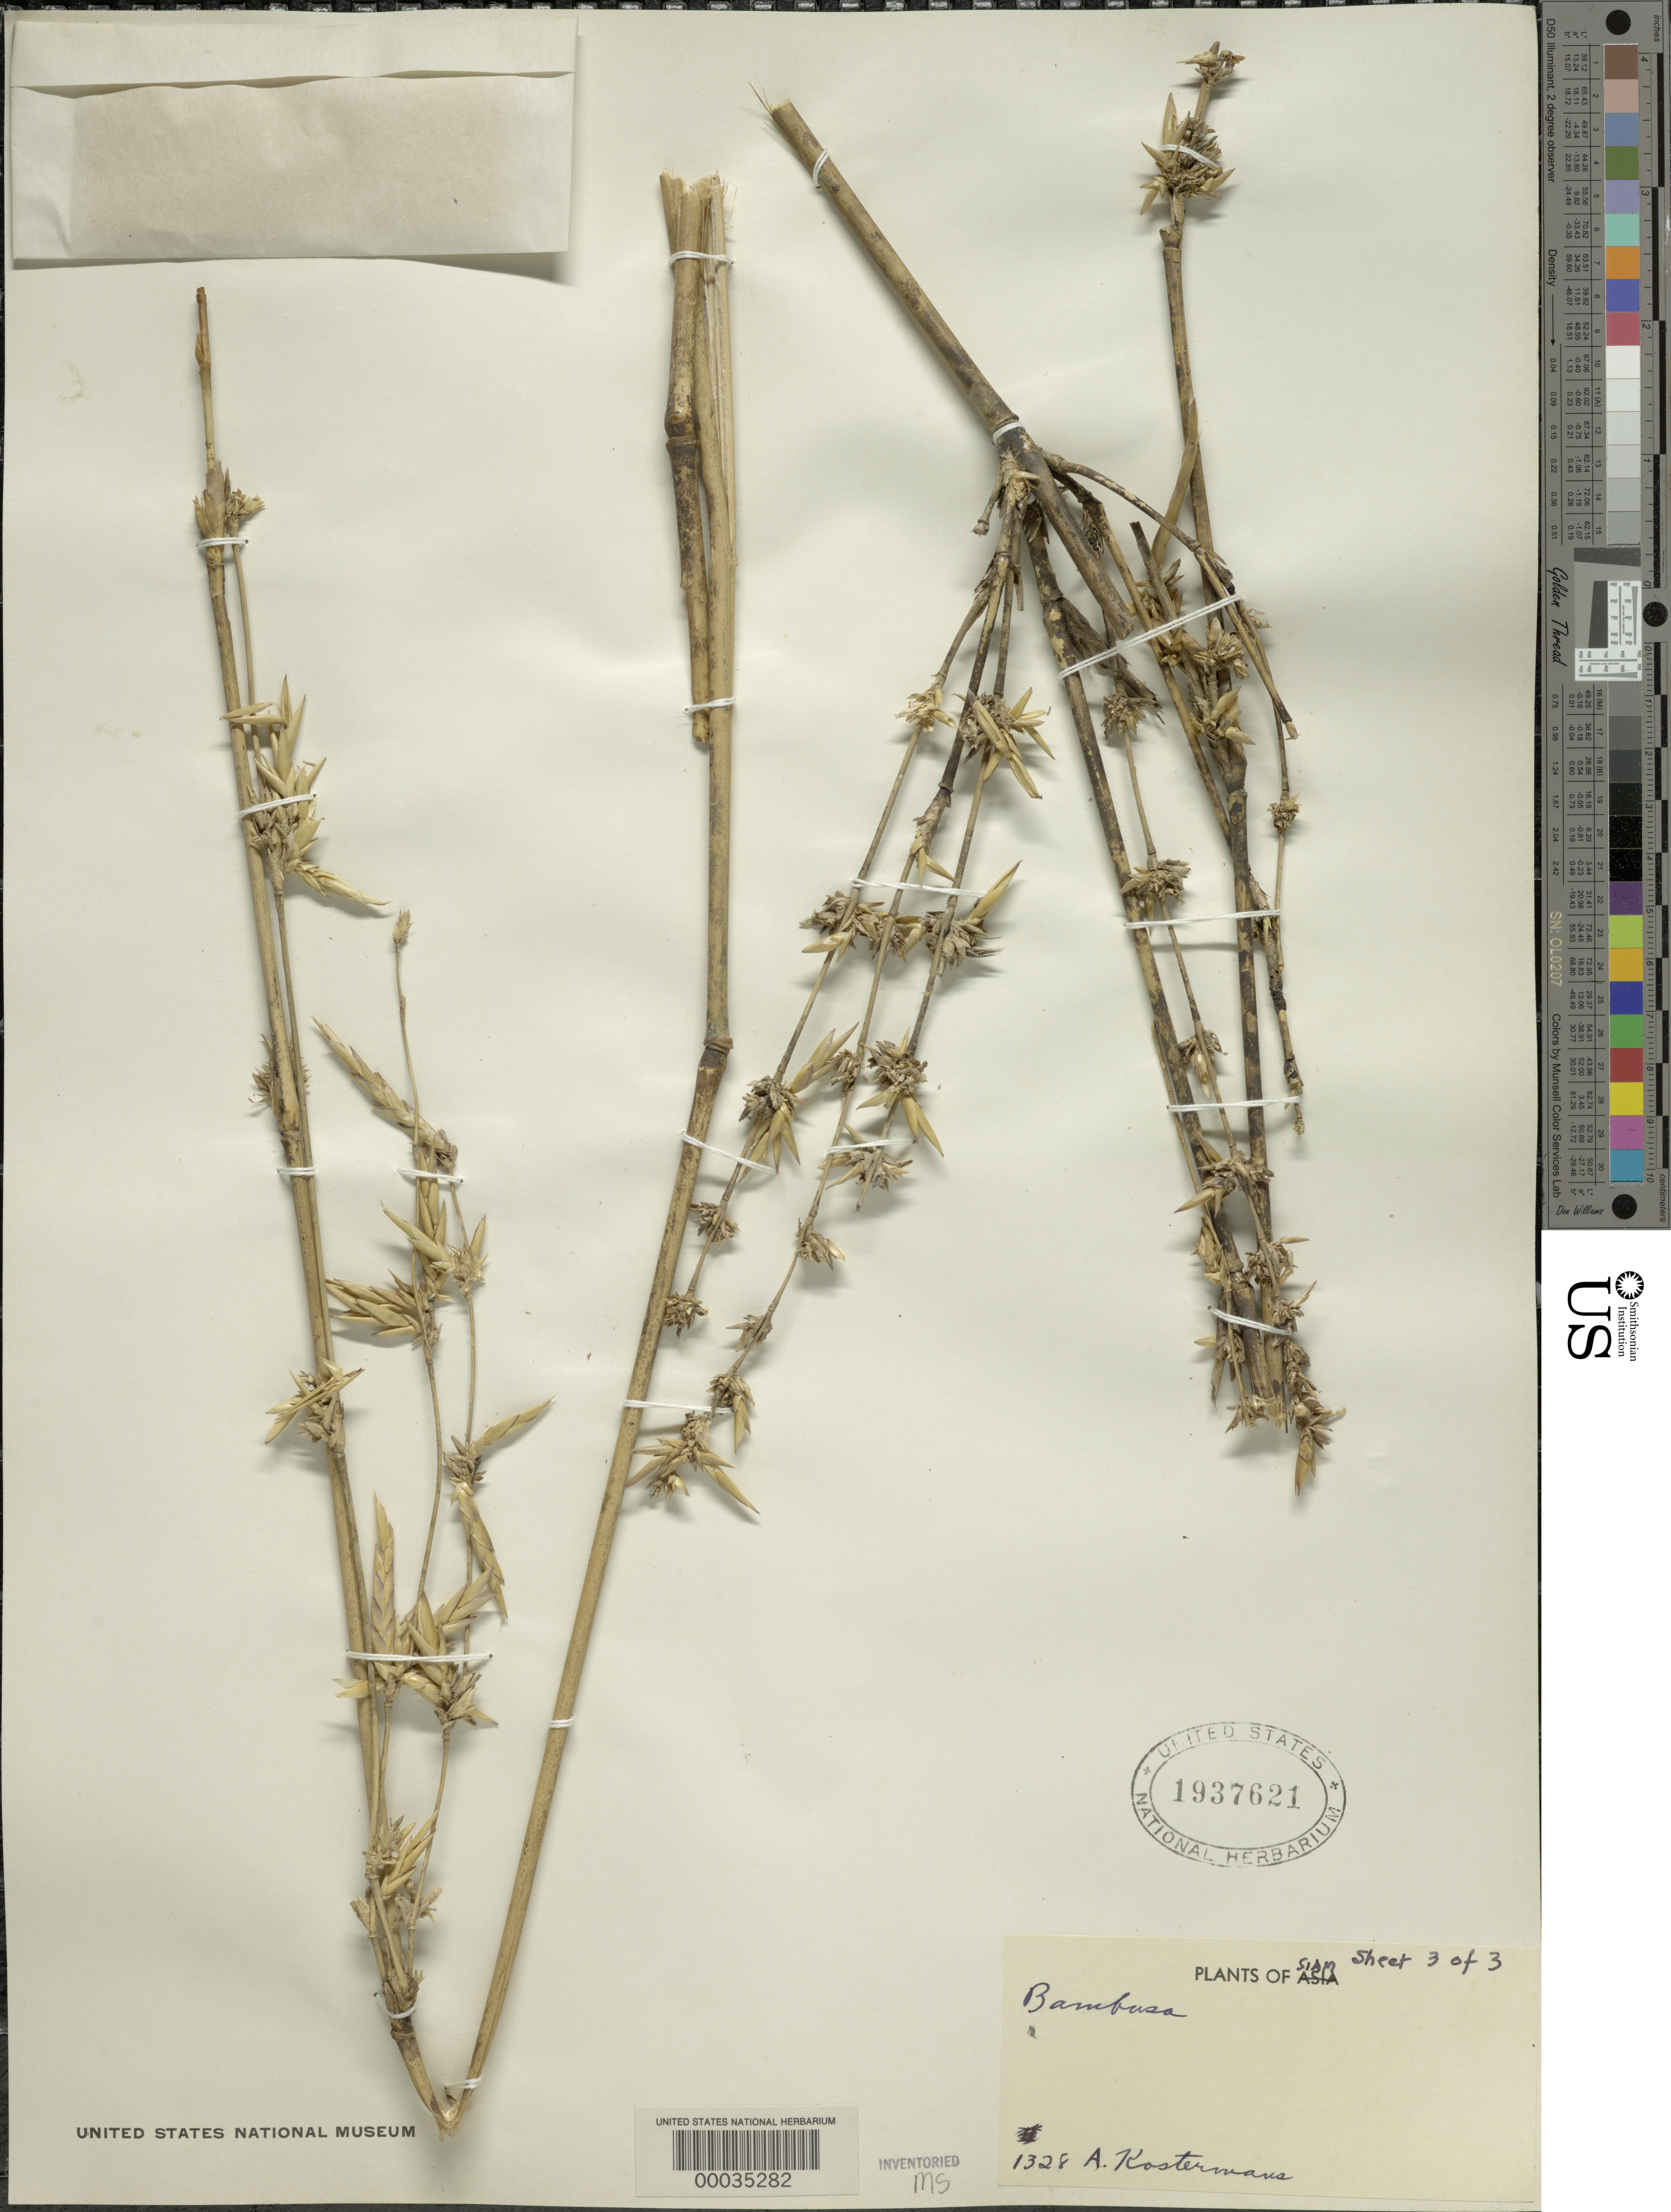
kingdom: Plantae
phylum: Tracheophyta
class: Liliopsida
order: Poales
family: Poaceae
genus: Bambusa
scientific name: Bambusa sp.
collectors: A. J. G. Kostermans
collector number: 1328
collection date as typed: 23 Jul 1946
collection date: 1946-07-23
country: Thailand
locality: Plants of siam, ku-jae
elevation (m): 100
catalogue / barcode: US 1937621